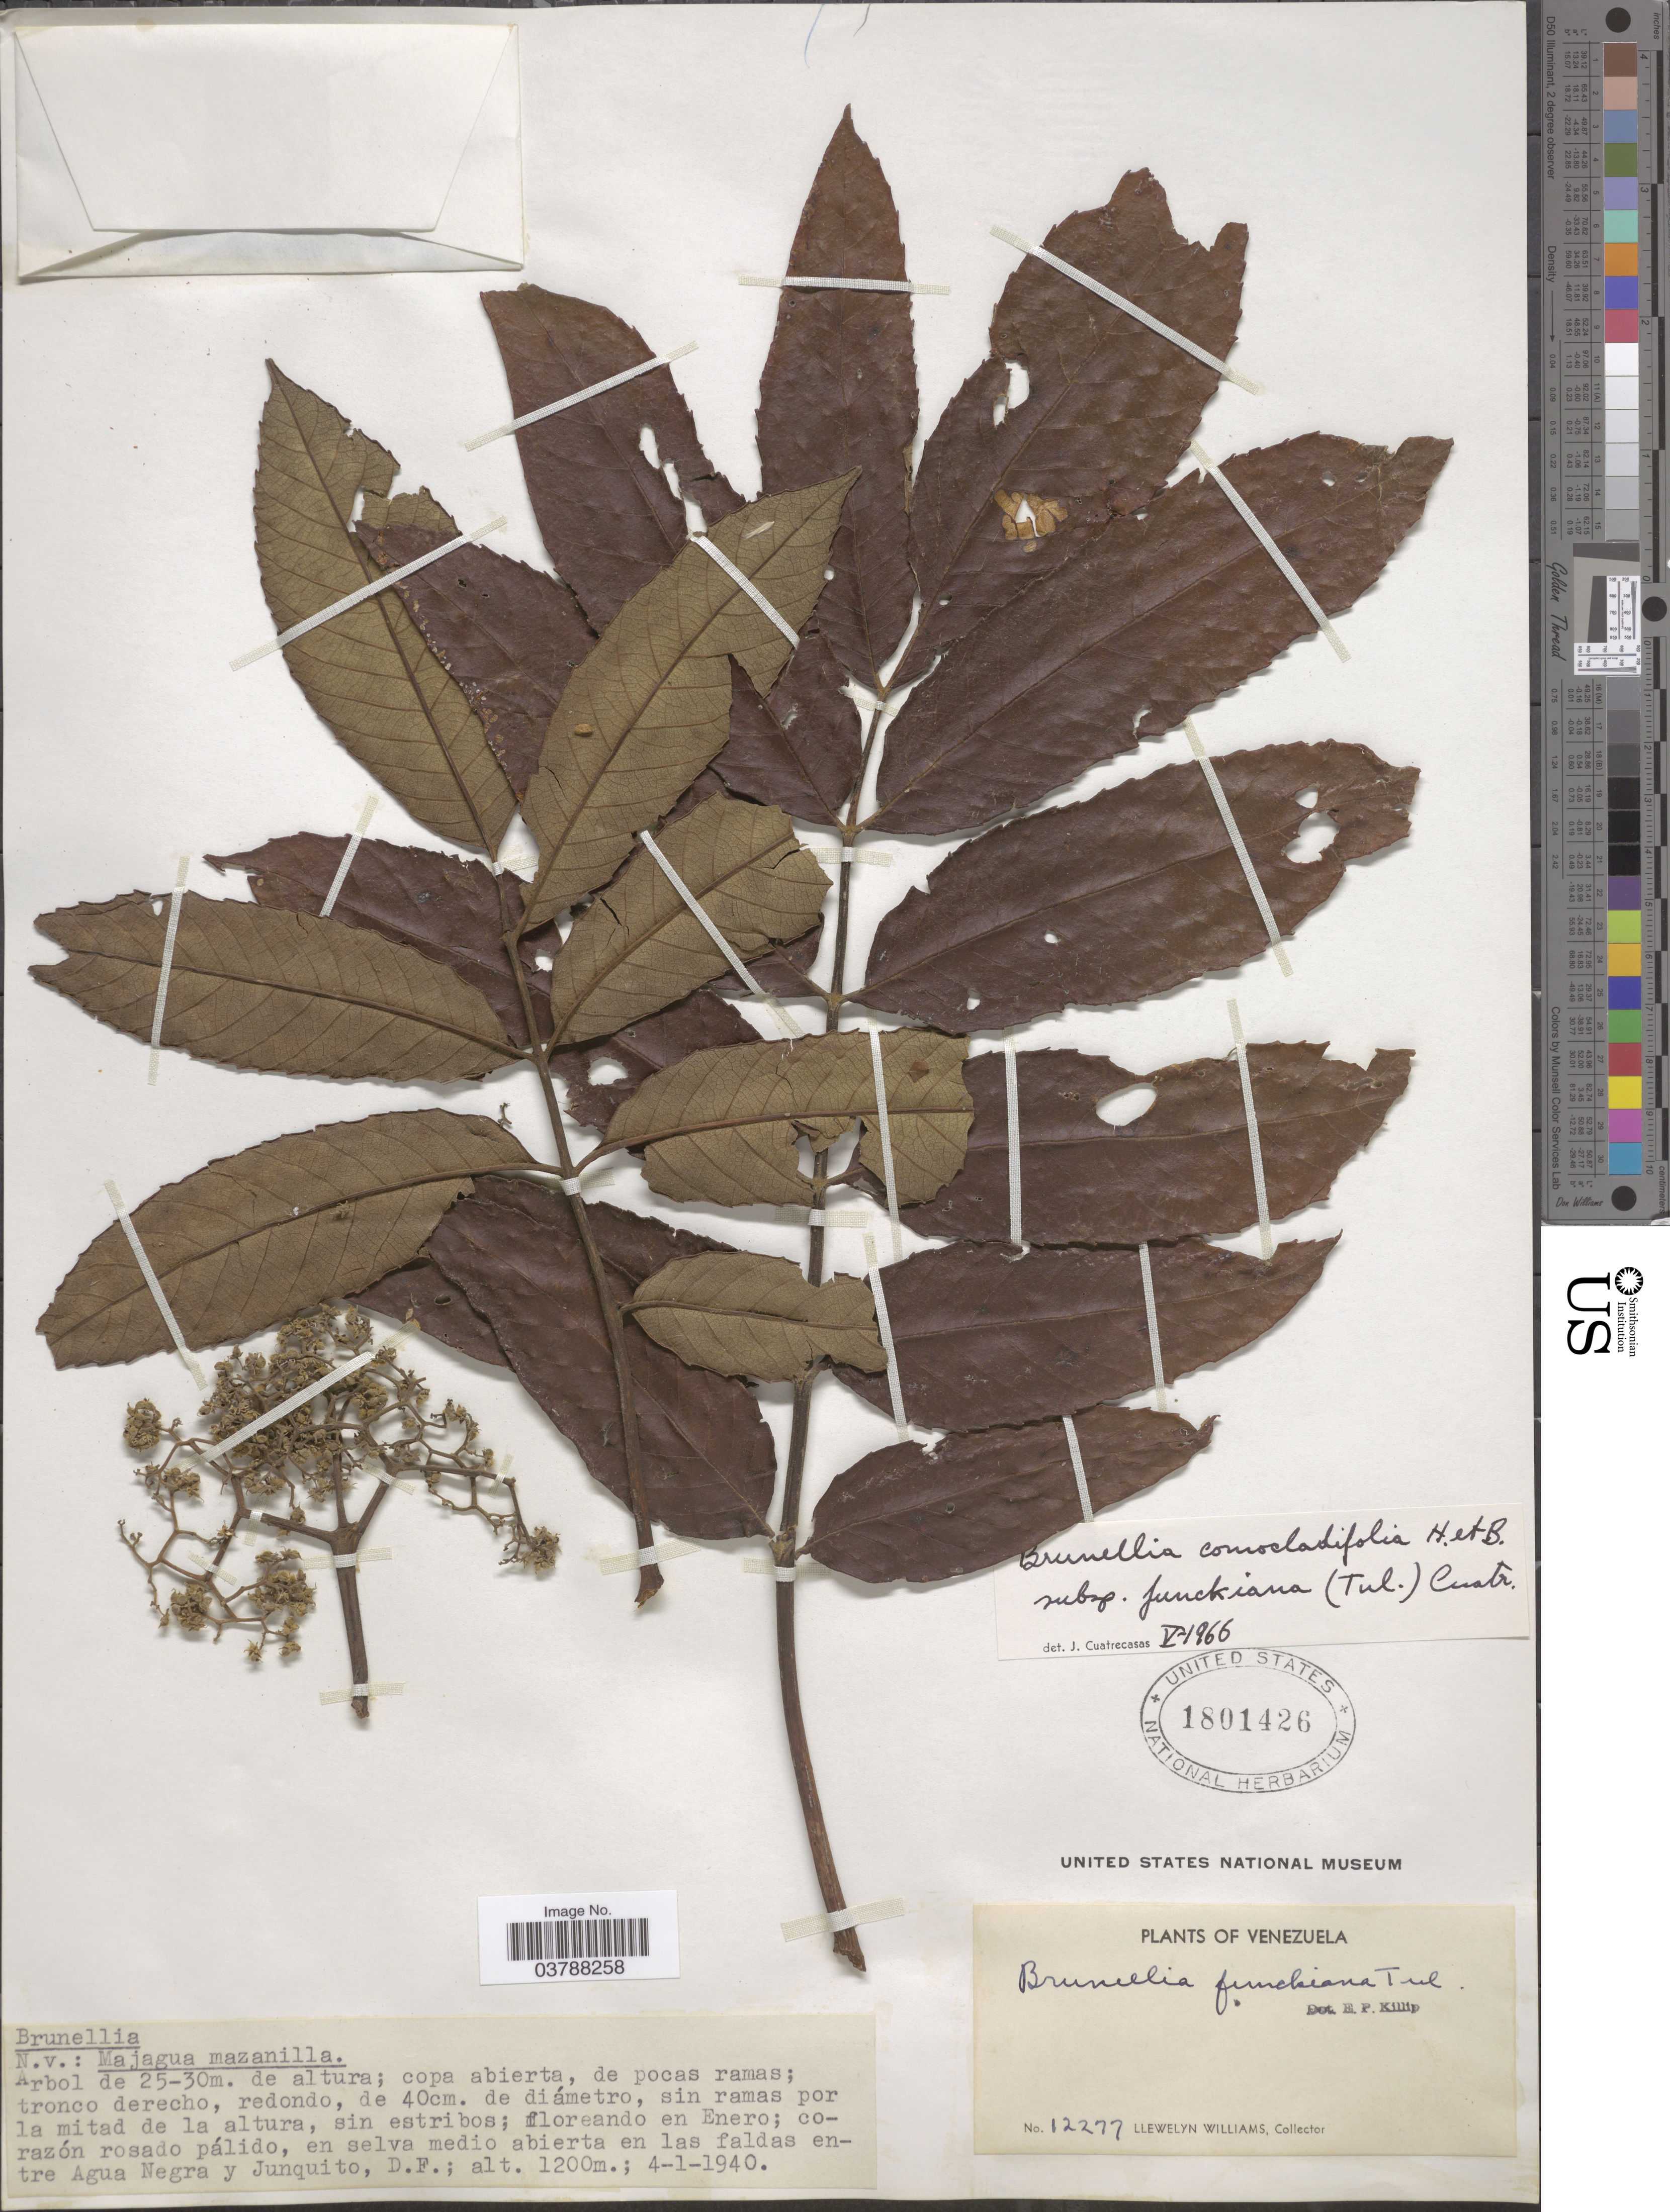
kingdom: Plantae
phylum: Tracheophyta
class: Magnoliopsida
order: Oxalidales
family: Brunelliaceae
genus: Brunellia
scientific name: Brunellia comocladifolia subsp. funckiana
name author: Bonpl.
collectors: Ll. Williams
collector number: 12277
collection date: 1940-01-04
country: Venezuela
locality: En selva medio abierta en las faldas entre Agua Negra y Junquito, D.F.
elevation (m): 1200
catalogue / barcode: US 1801426